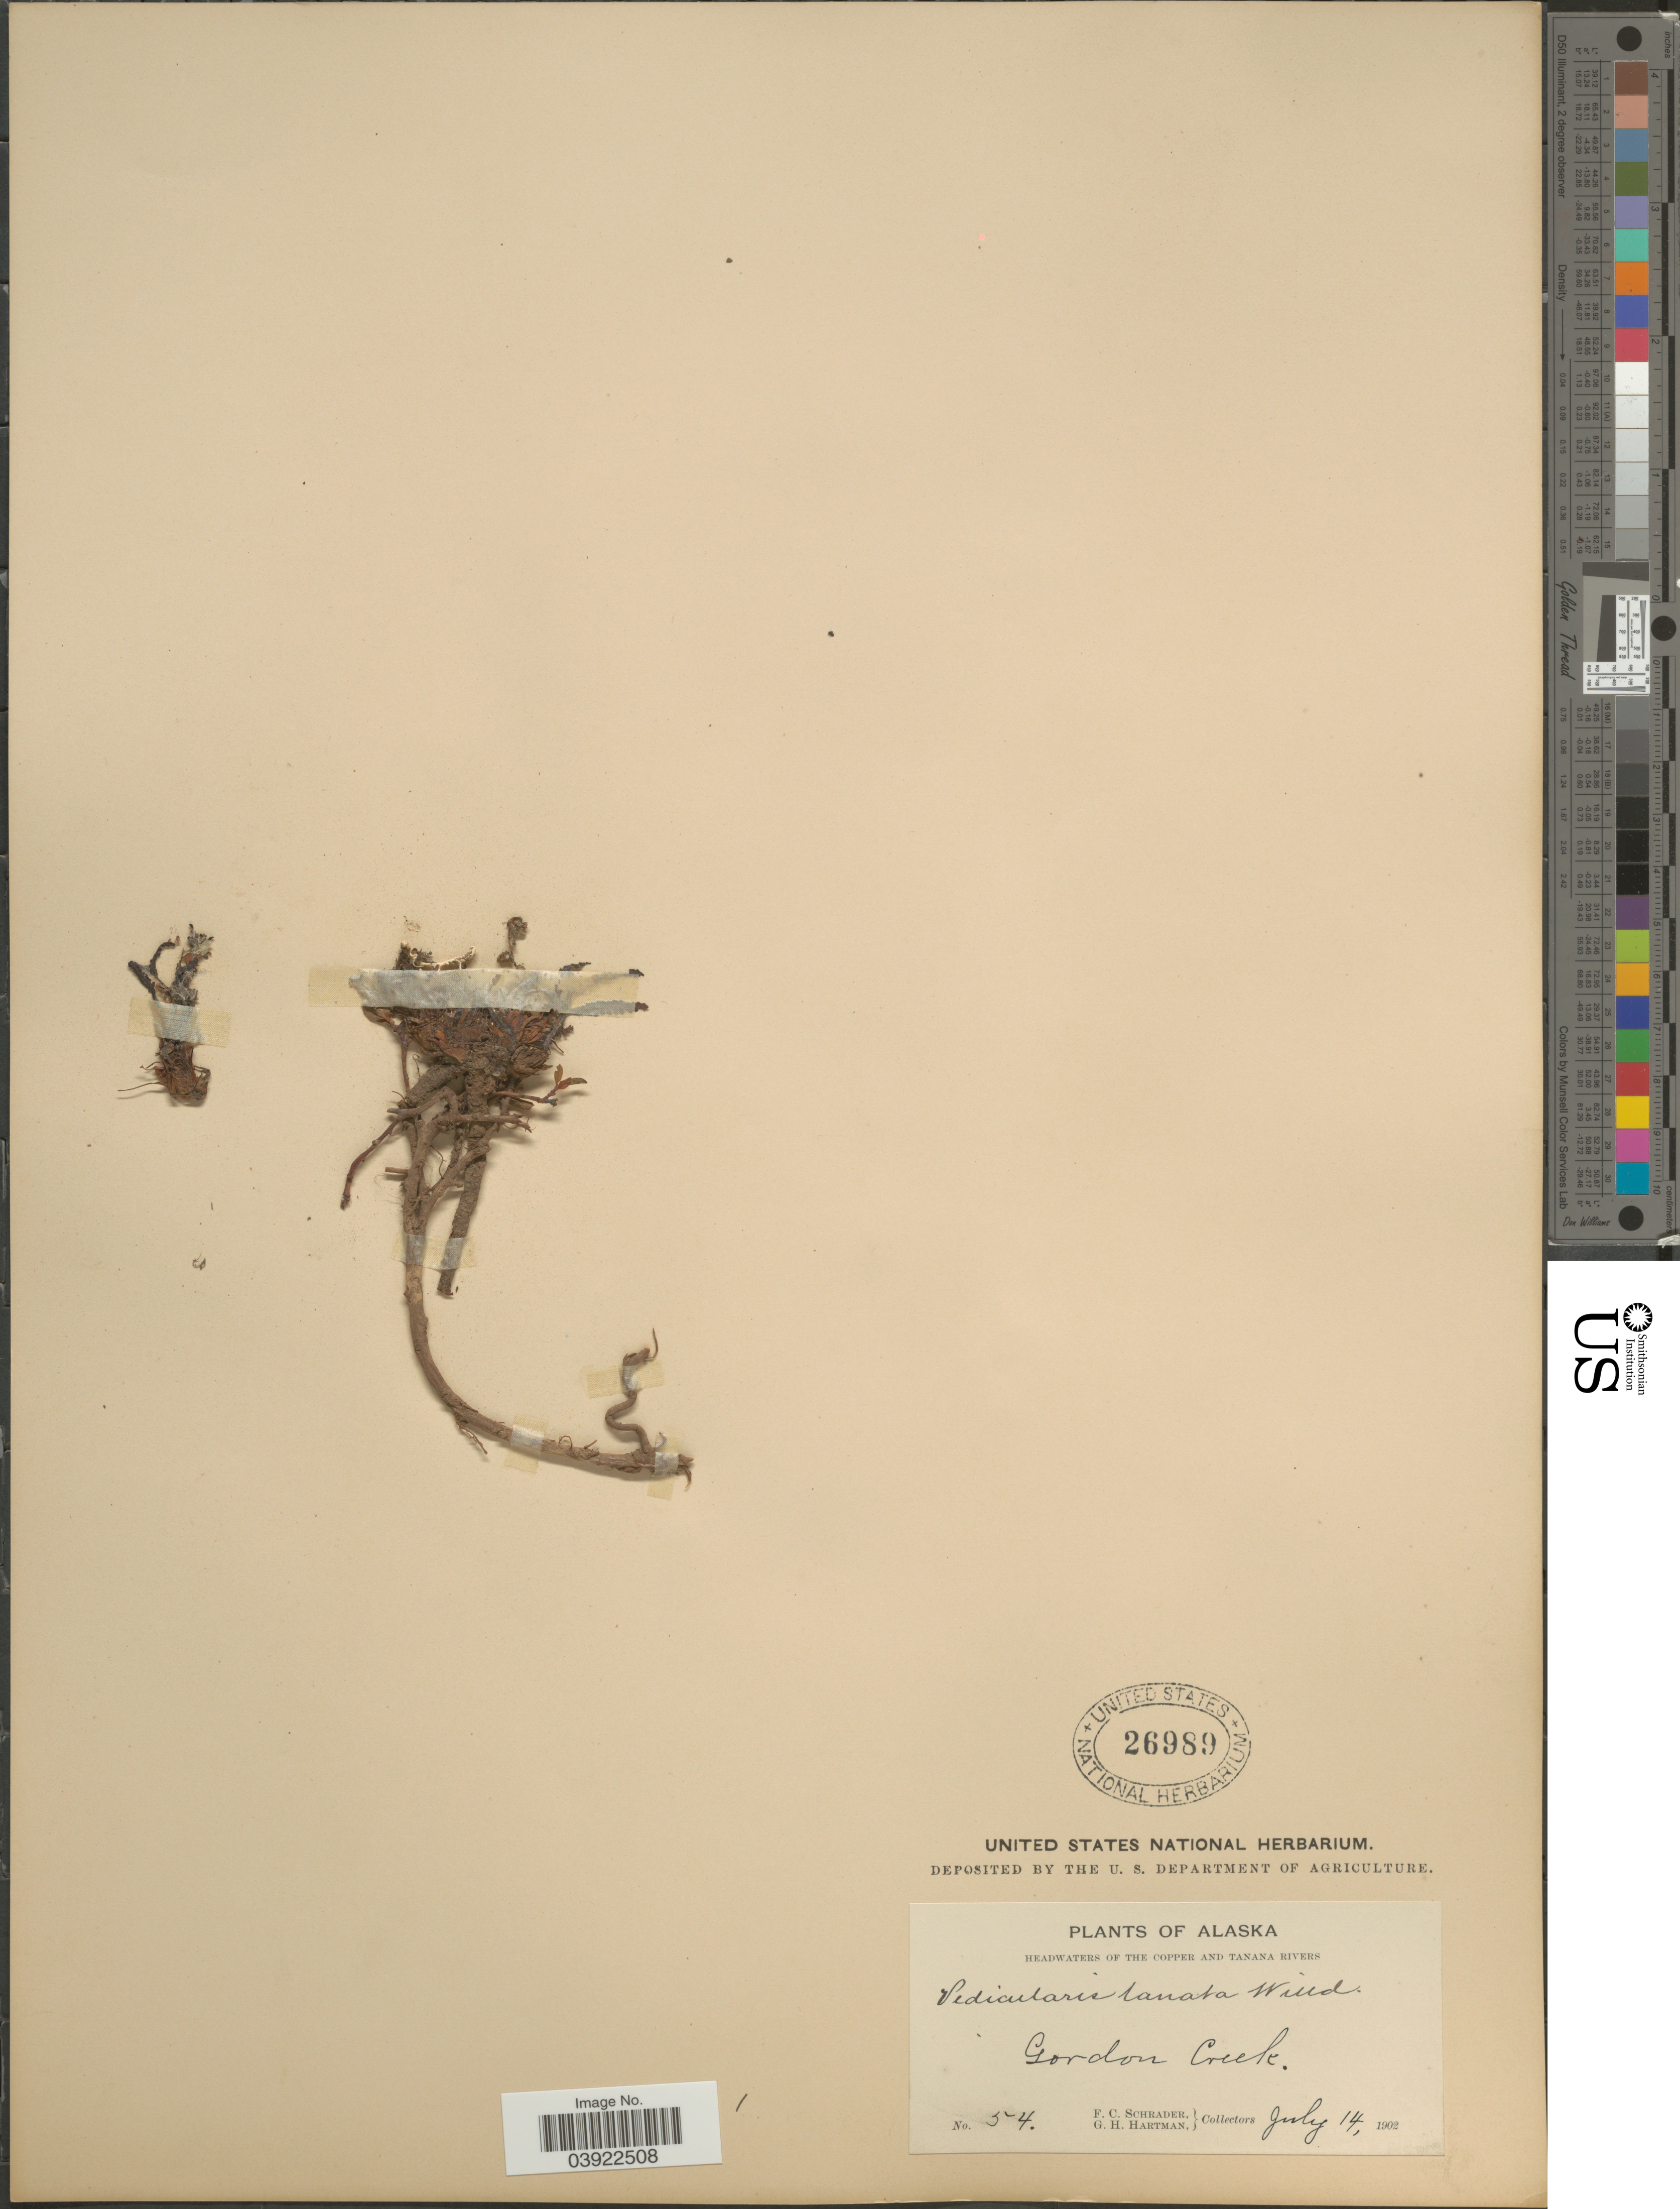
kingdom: Plantae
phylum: Tracheophyta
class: Magnoliopsida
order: Lamiales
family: Orobanchaceae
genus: Pedicularis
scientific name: Pedicularis lanata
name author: Willd. ex Cham. & Schltdl.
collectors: F. C. Schrader & G. H. Hartman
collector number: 54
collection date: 1902-07-14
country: United States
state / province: Alaska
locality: Headwaters of the Copper and Tanana Rivers. Gordon Creek.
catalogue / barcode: US 26989